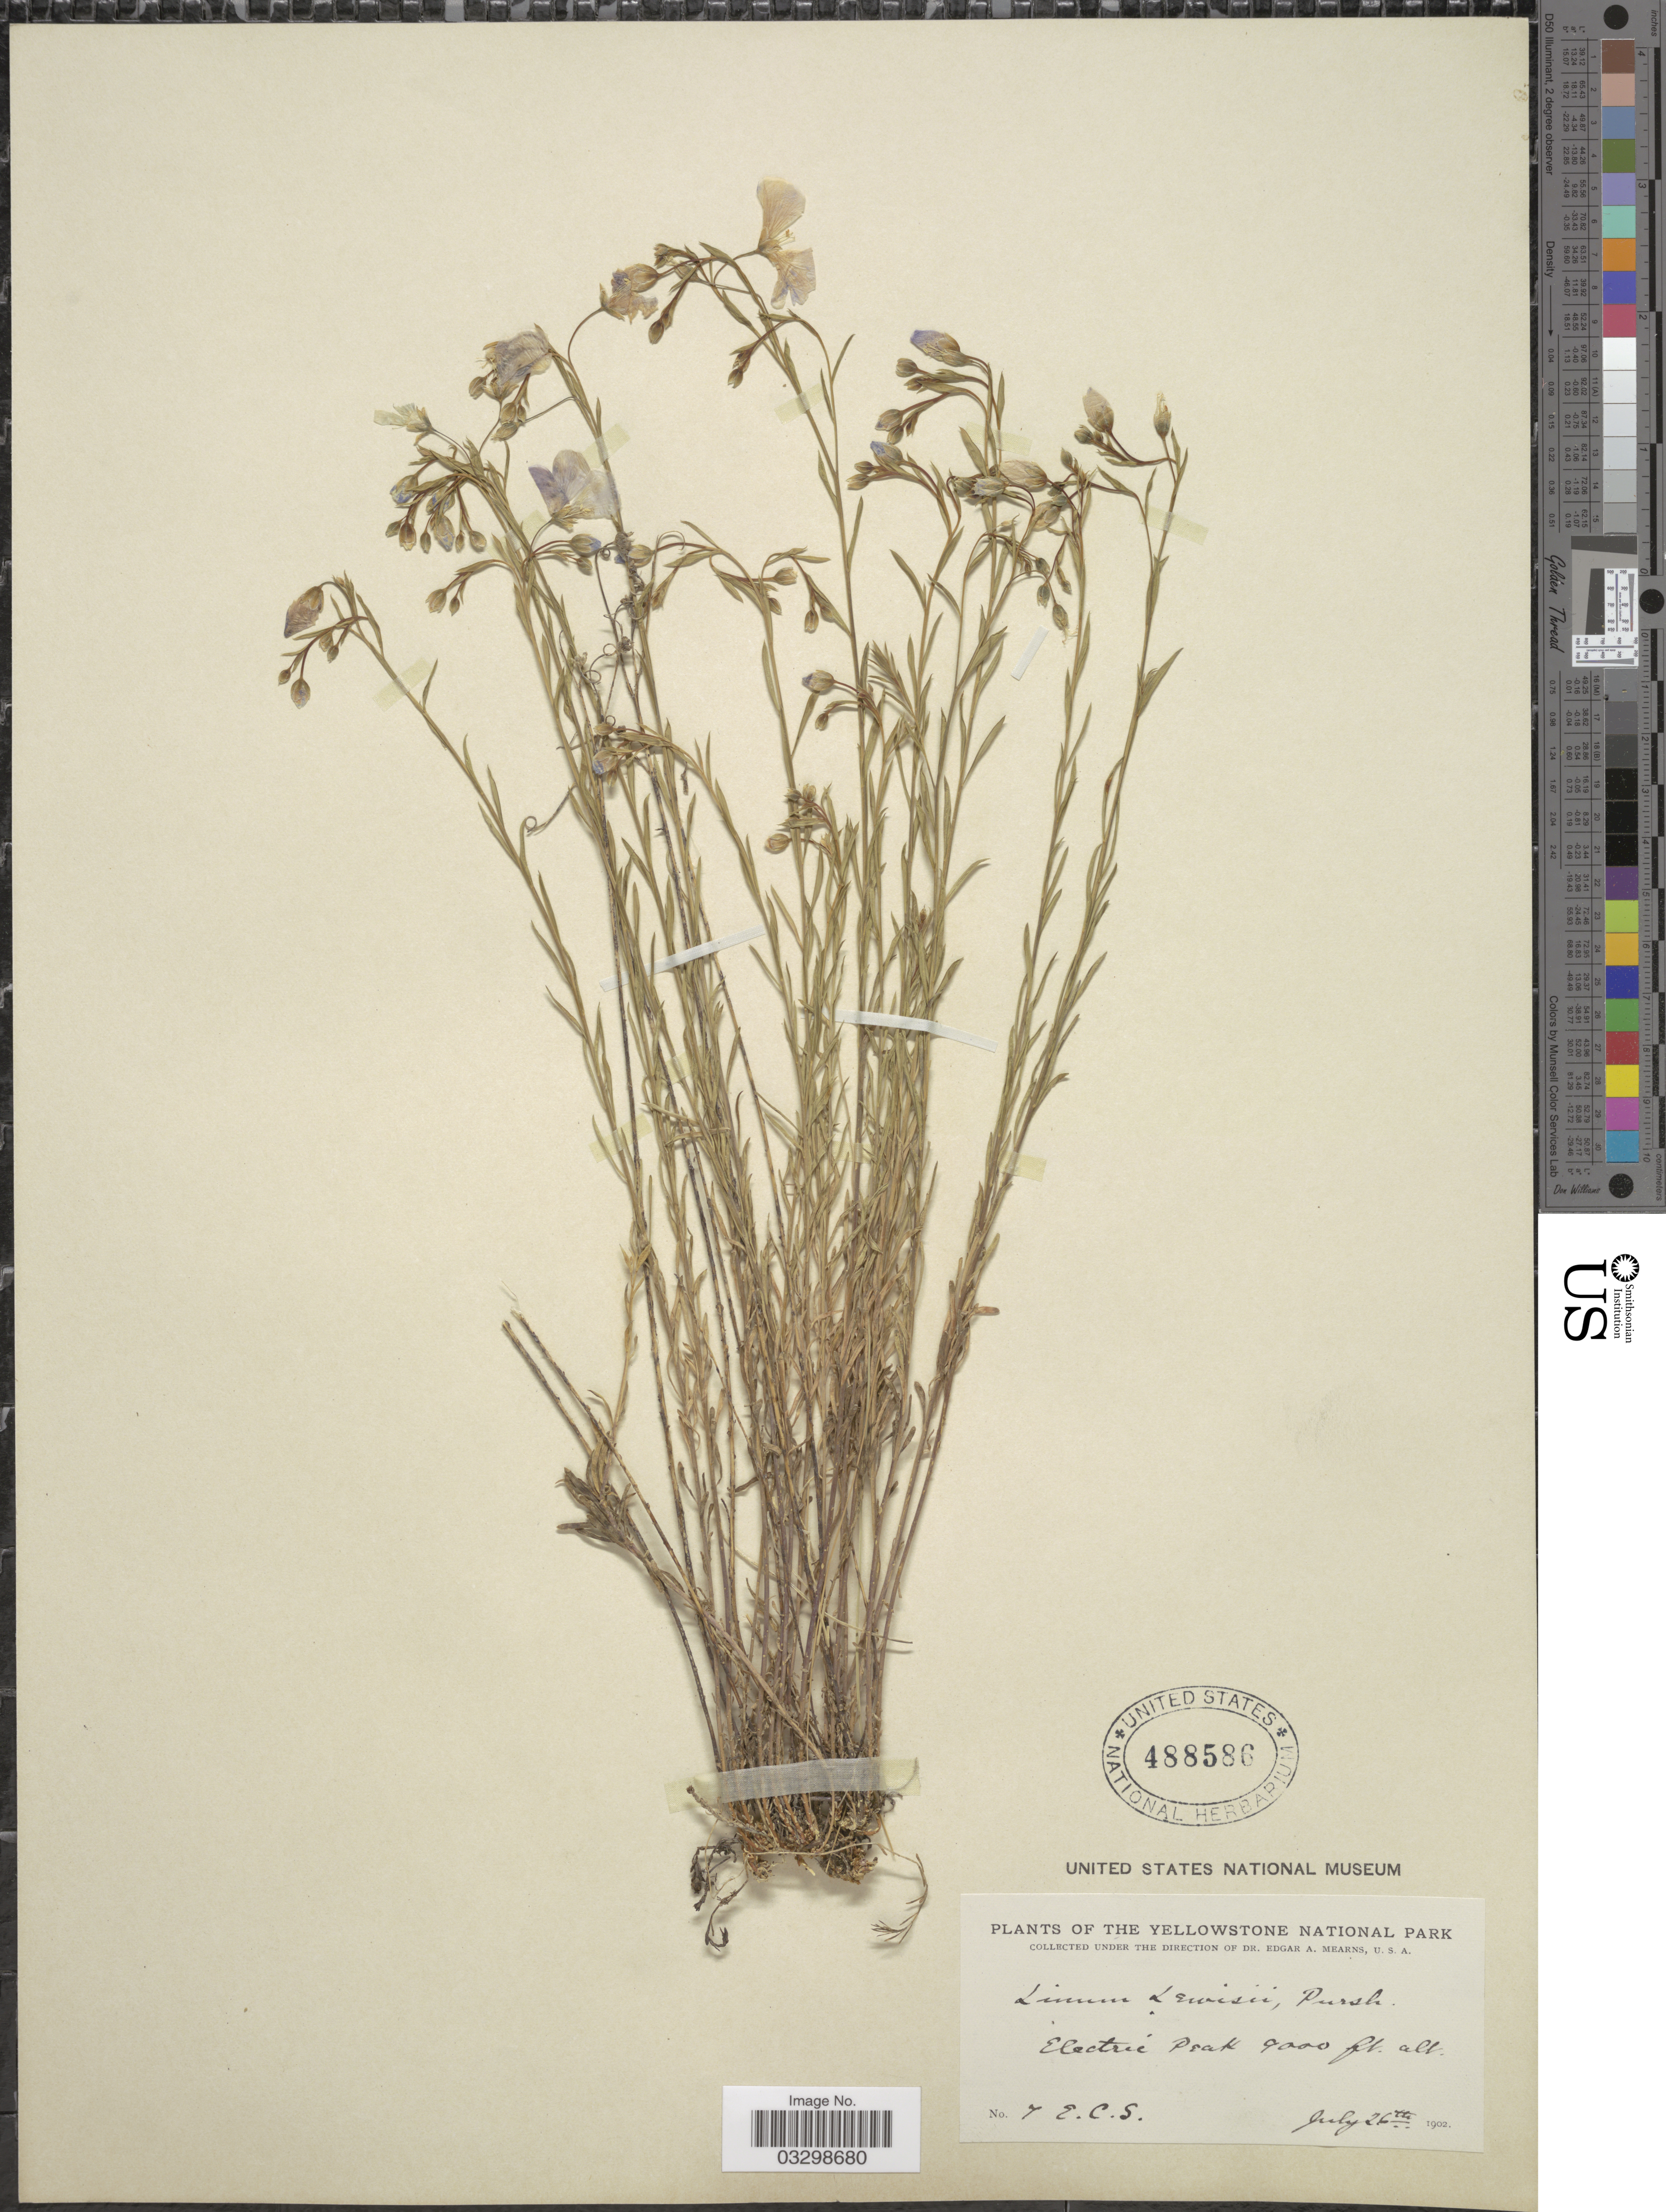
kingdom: Plantae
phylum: Tracheophyta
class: Magnoliopsida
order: Malpighiales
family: Linaceae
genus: Linum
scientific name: Linum lewisii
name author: Pursh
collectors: E. C. Smith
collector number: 7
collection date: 1902-07-26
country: United States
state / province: Montana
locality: The Yellowstone National Park. Electric Peak.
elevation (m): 2743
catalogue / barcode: US 488586